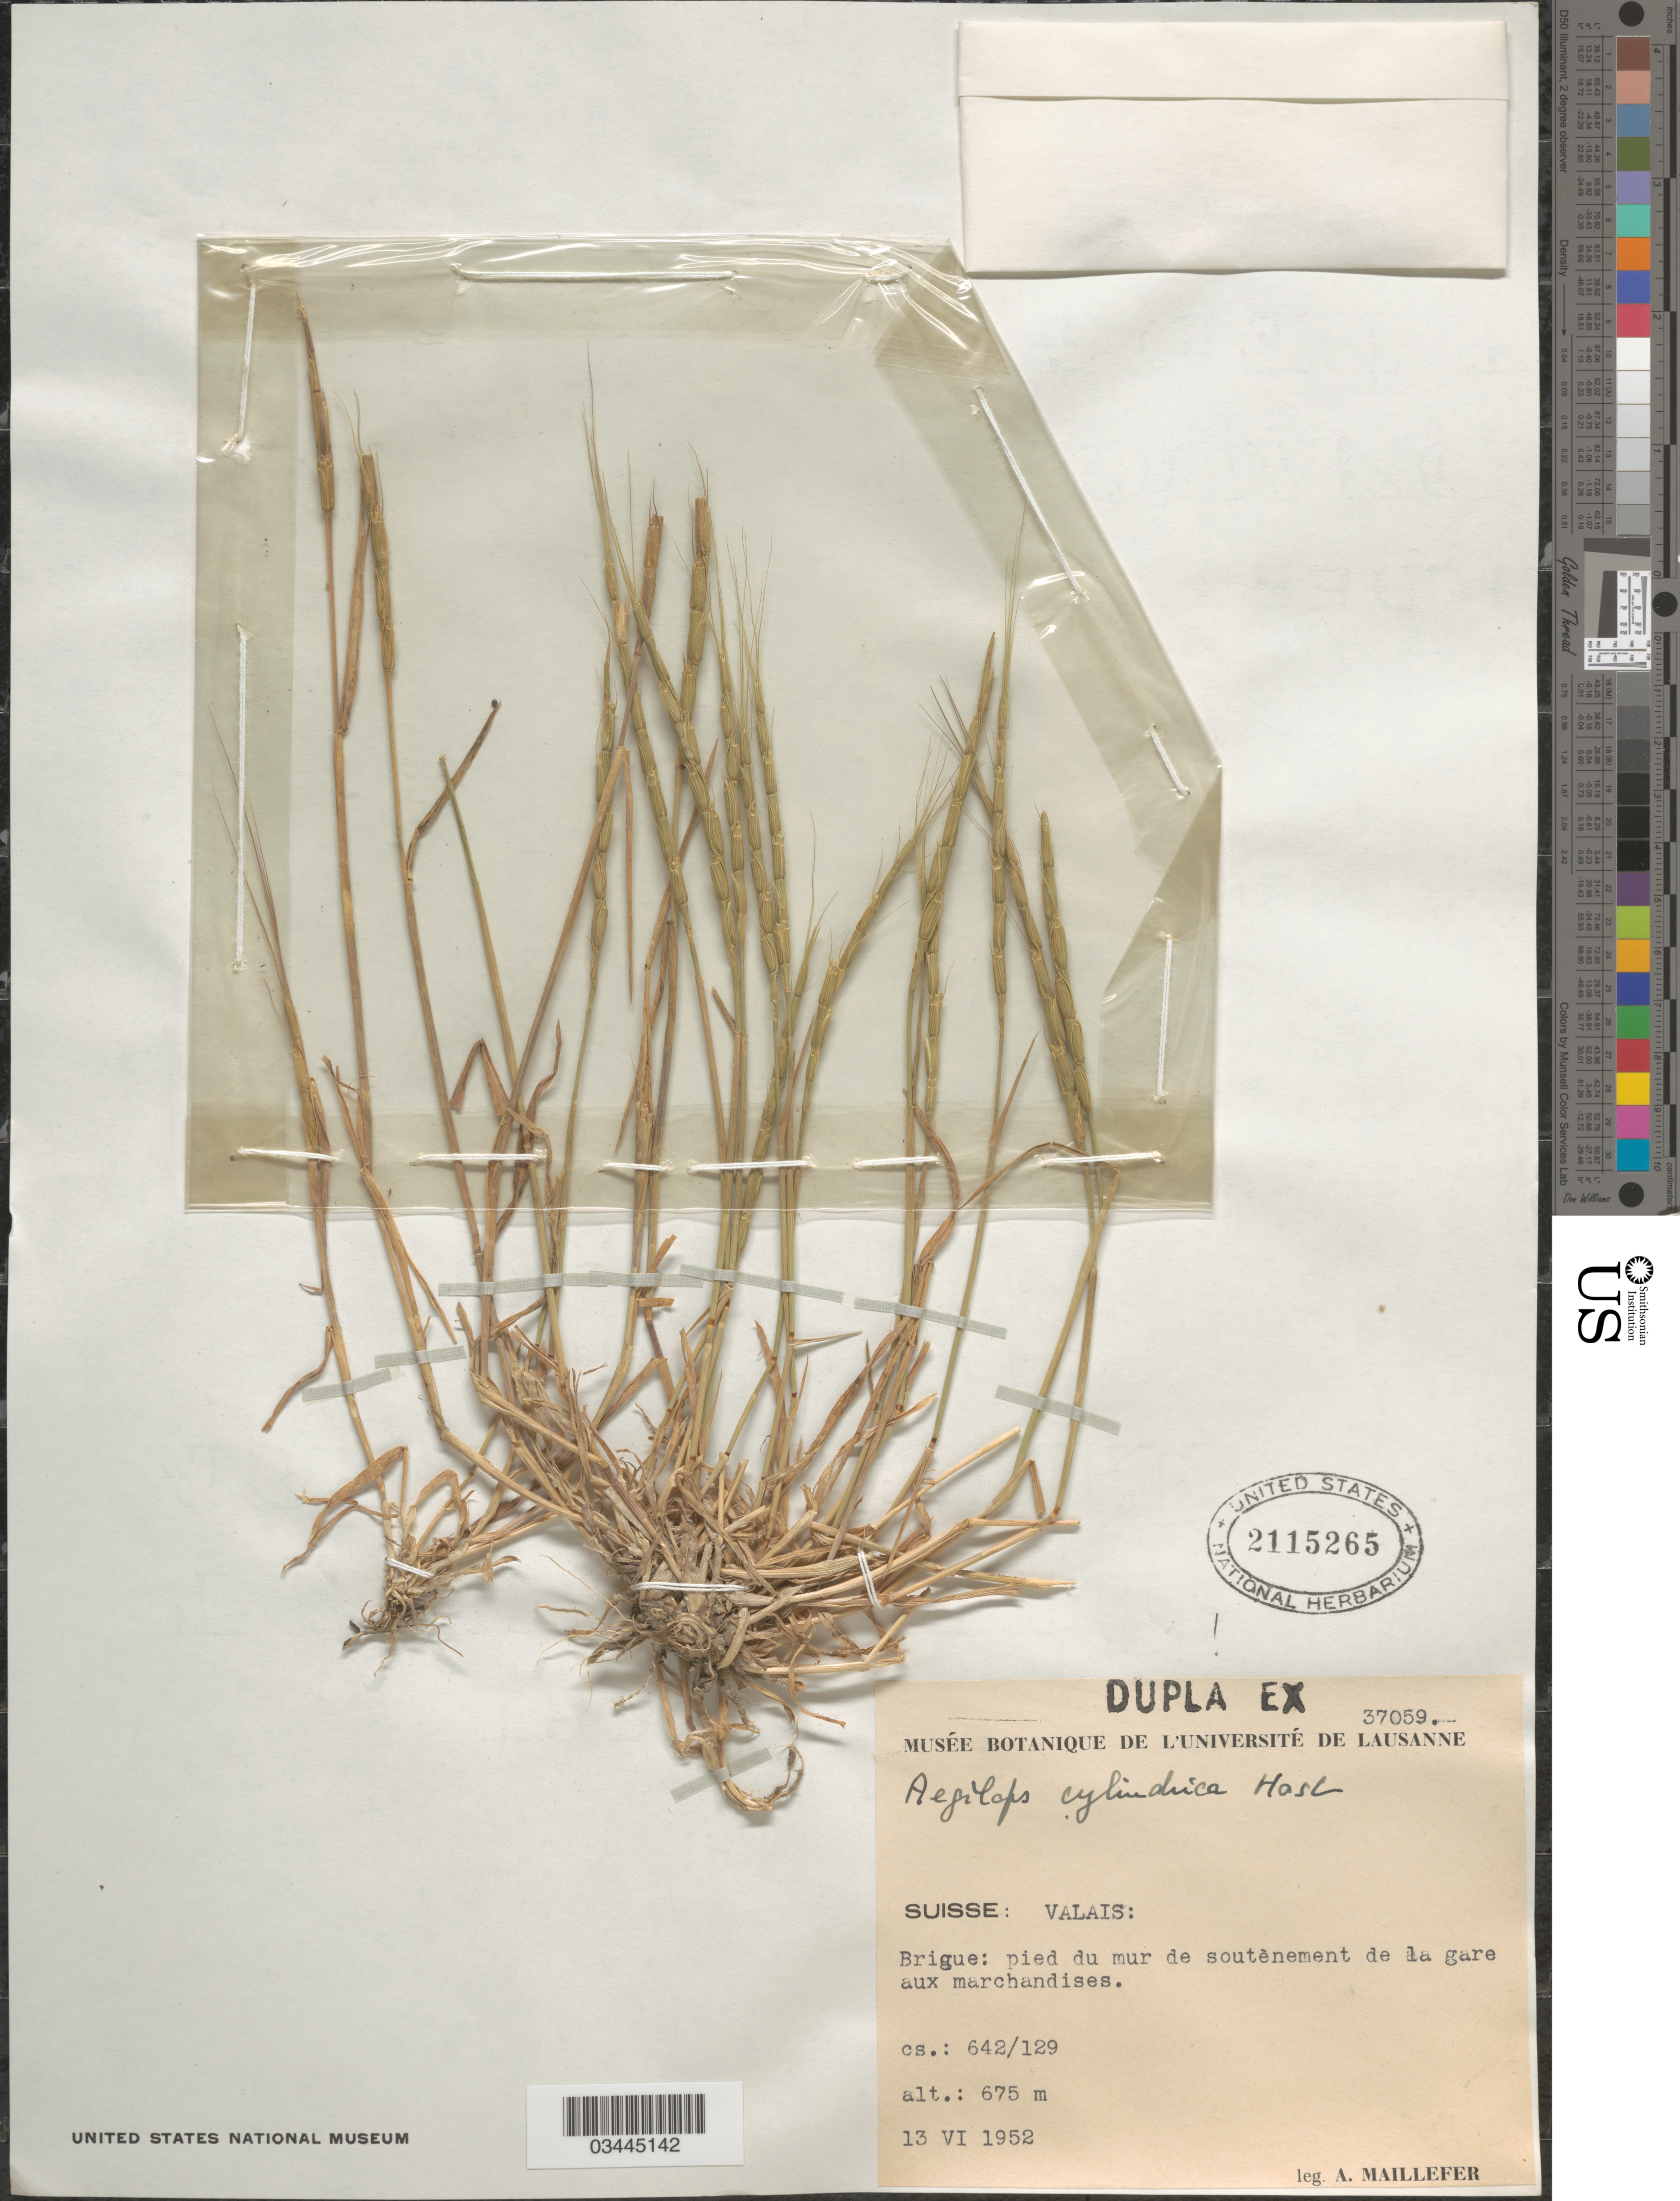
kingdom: Plantae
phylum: Tracheophyta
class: Liliopsida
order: Poales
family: Poaceae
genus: Aegilops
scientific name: Aegilops cylindrica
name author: Host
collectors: A. Maillefer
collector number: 37059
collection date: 1952-06-13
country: Switzerland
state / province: Valais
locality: Suisse: Brigue: pied du mur de soutènement de la gare aux marchandises. cs.: 642/129 [unsure placement].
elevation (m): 675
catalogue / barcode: US 2115265